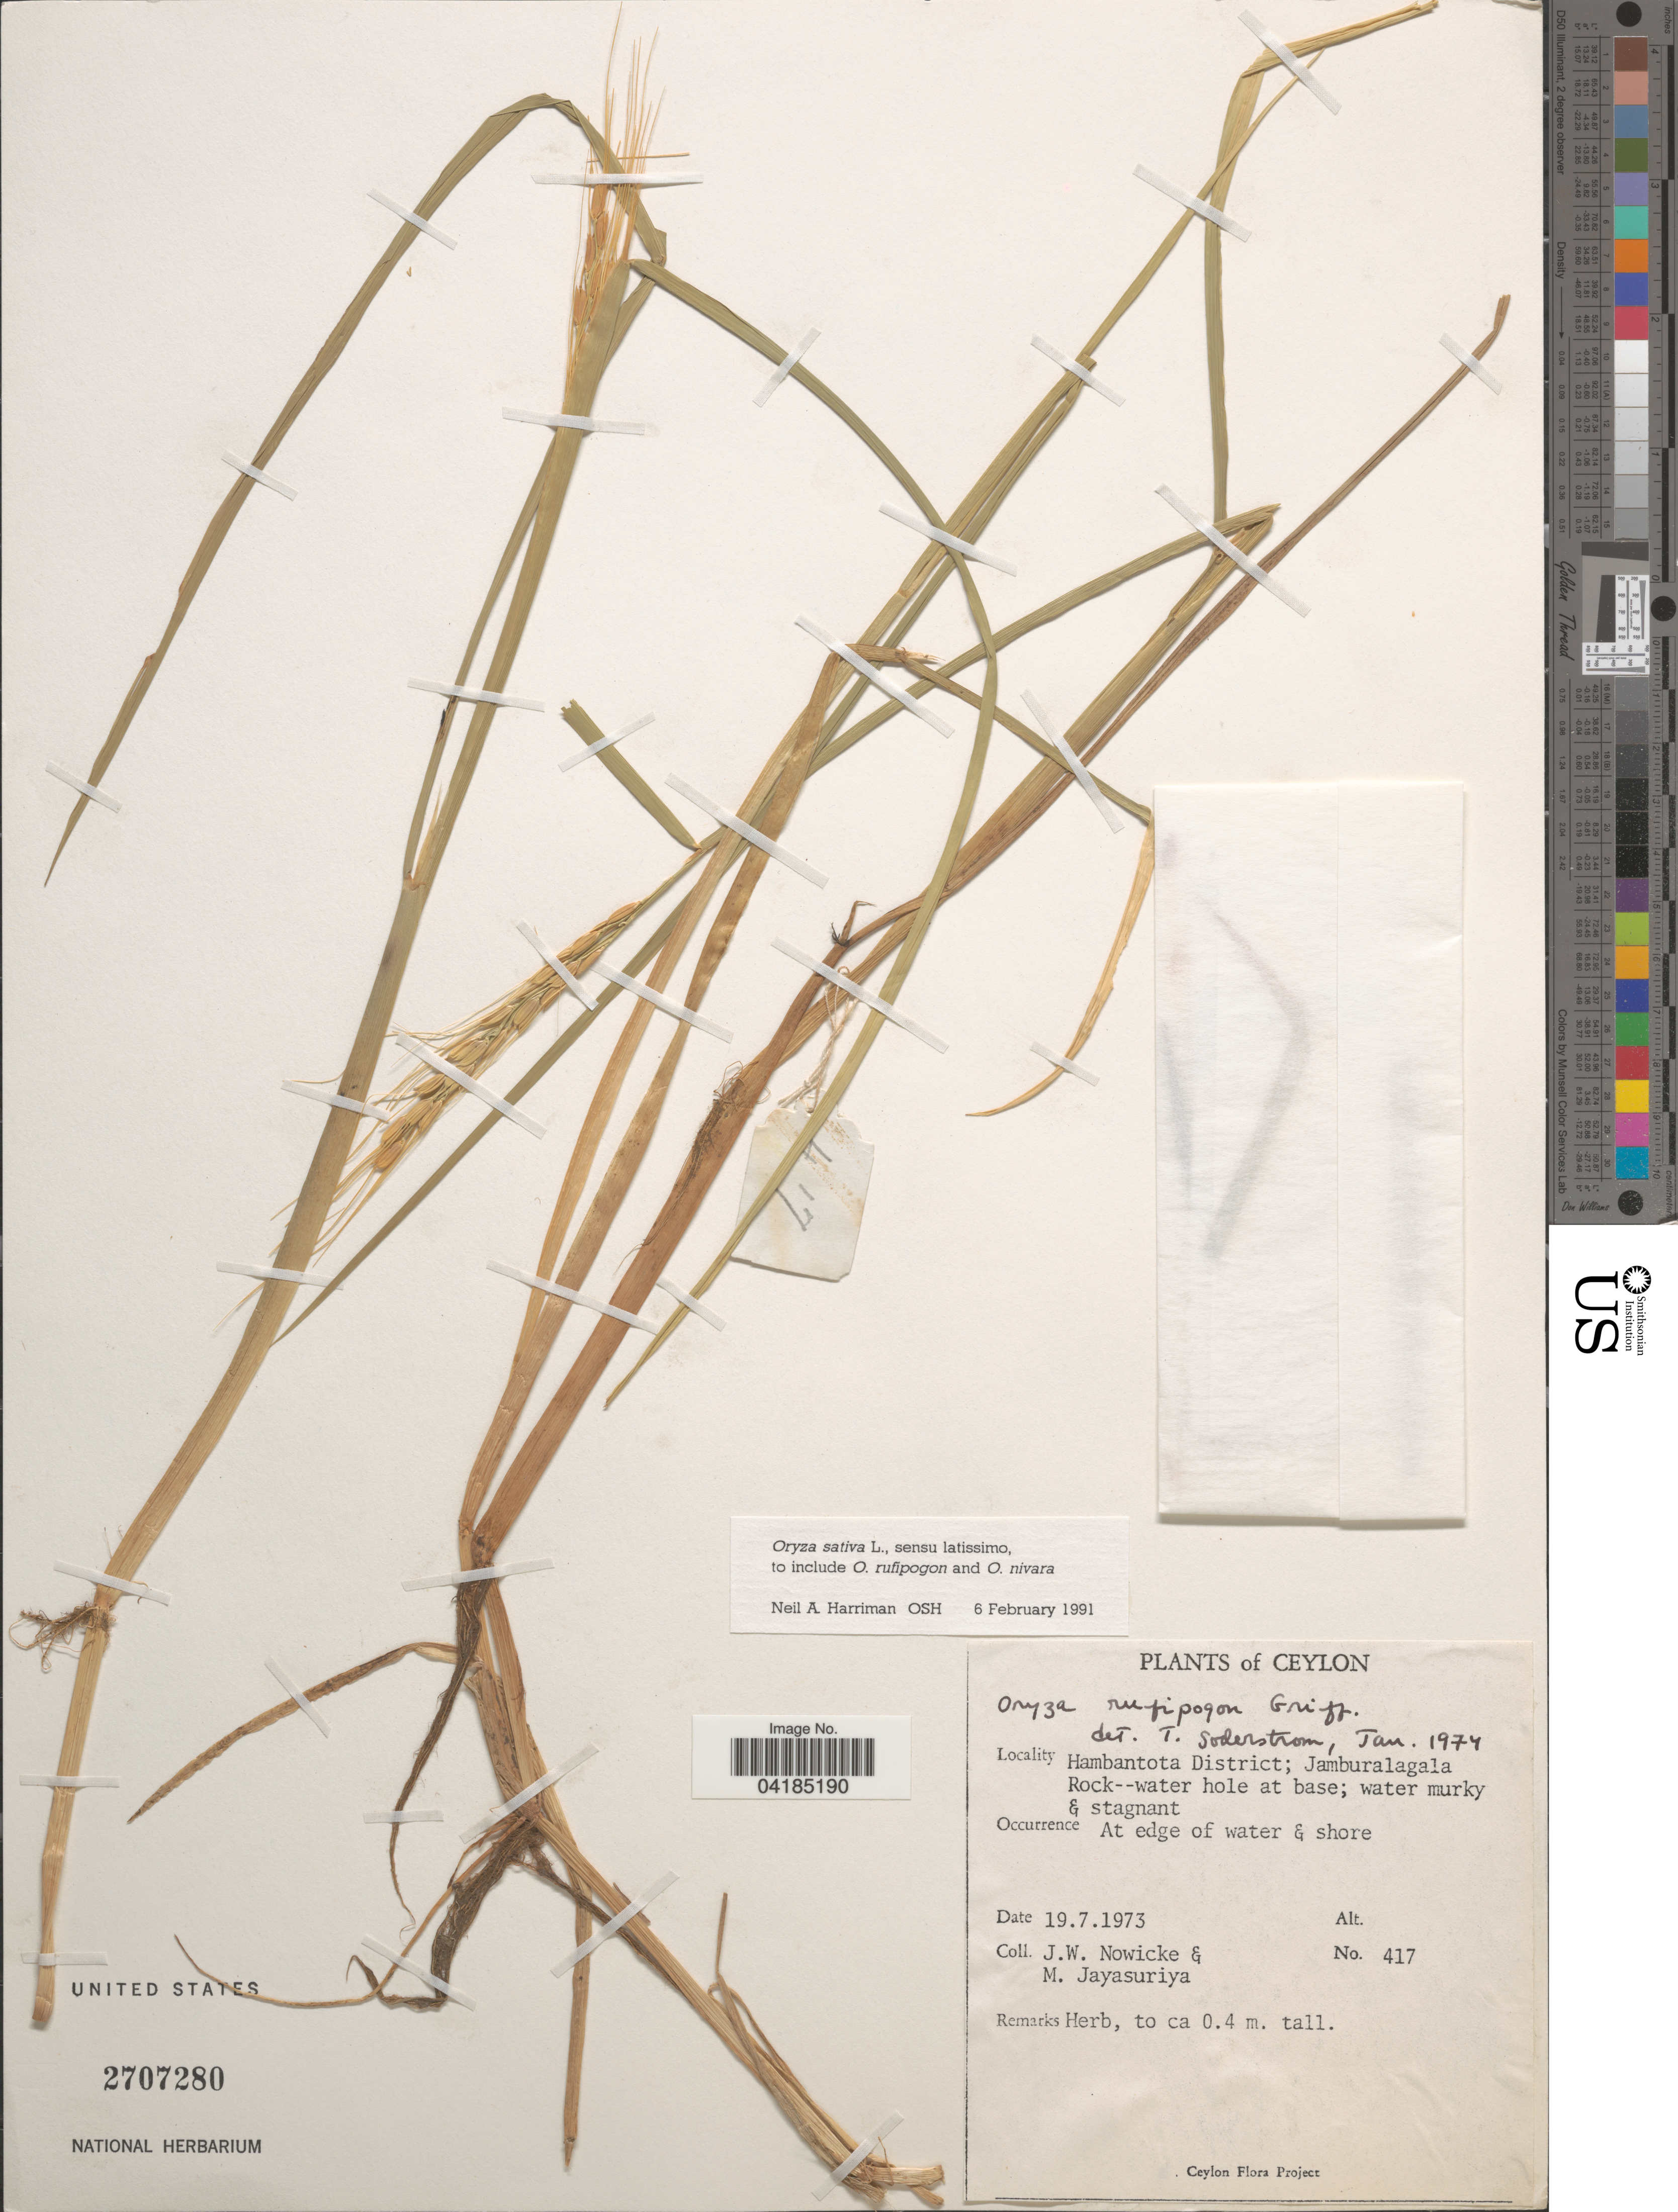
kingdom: Plantae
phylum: Tracheophyta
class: Liliopsida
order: Poales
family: Poaceae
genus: Oryza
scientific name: Oryza sativa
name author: L.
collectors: J. W. Nowicke & M. Jayasuriya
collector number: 417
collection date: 1973-07-19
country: Sri Lanka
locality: Ceylon. Hambantota District; Jamburalagala. Rock -- water hole at base.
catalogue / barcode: US 2707280